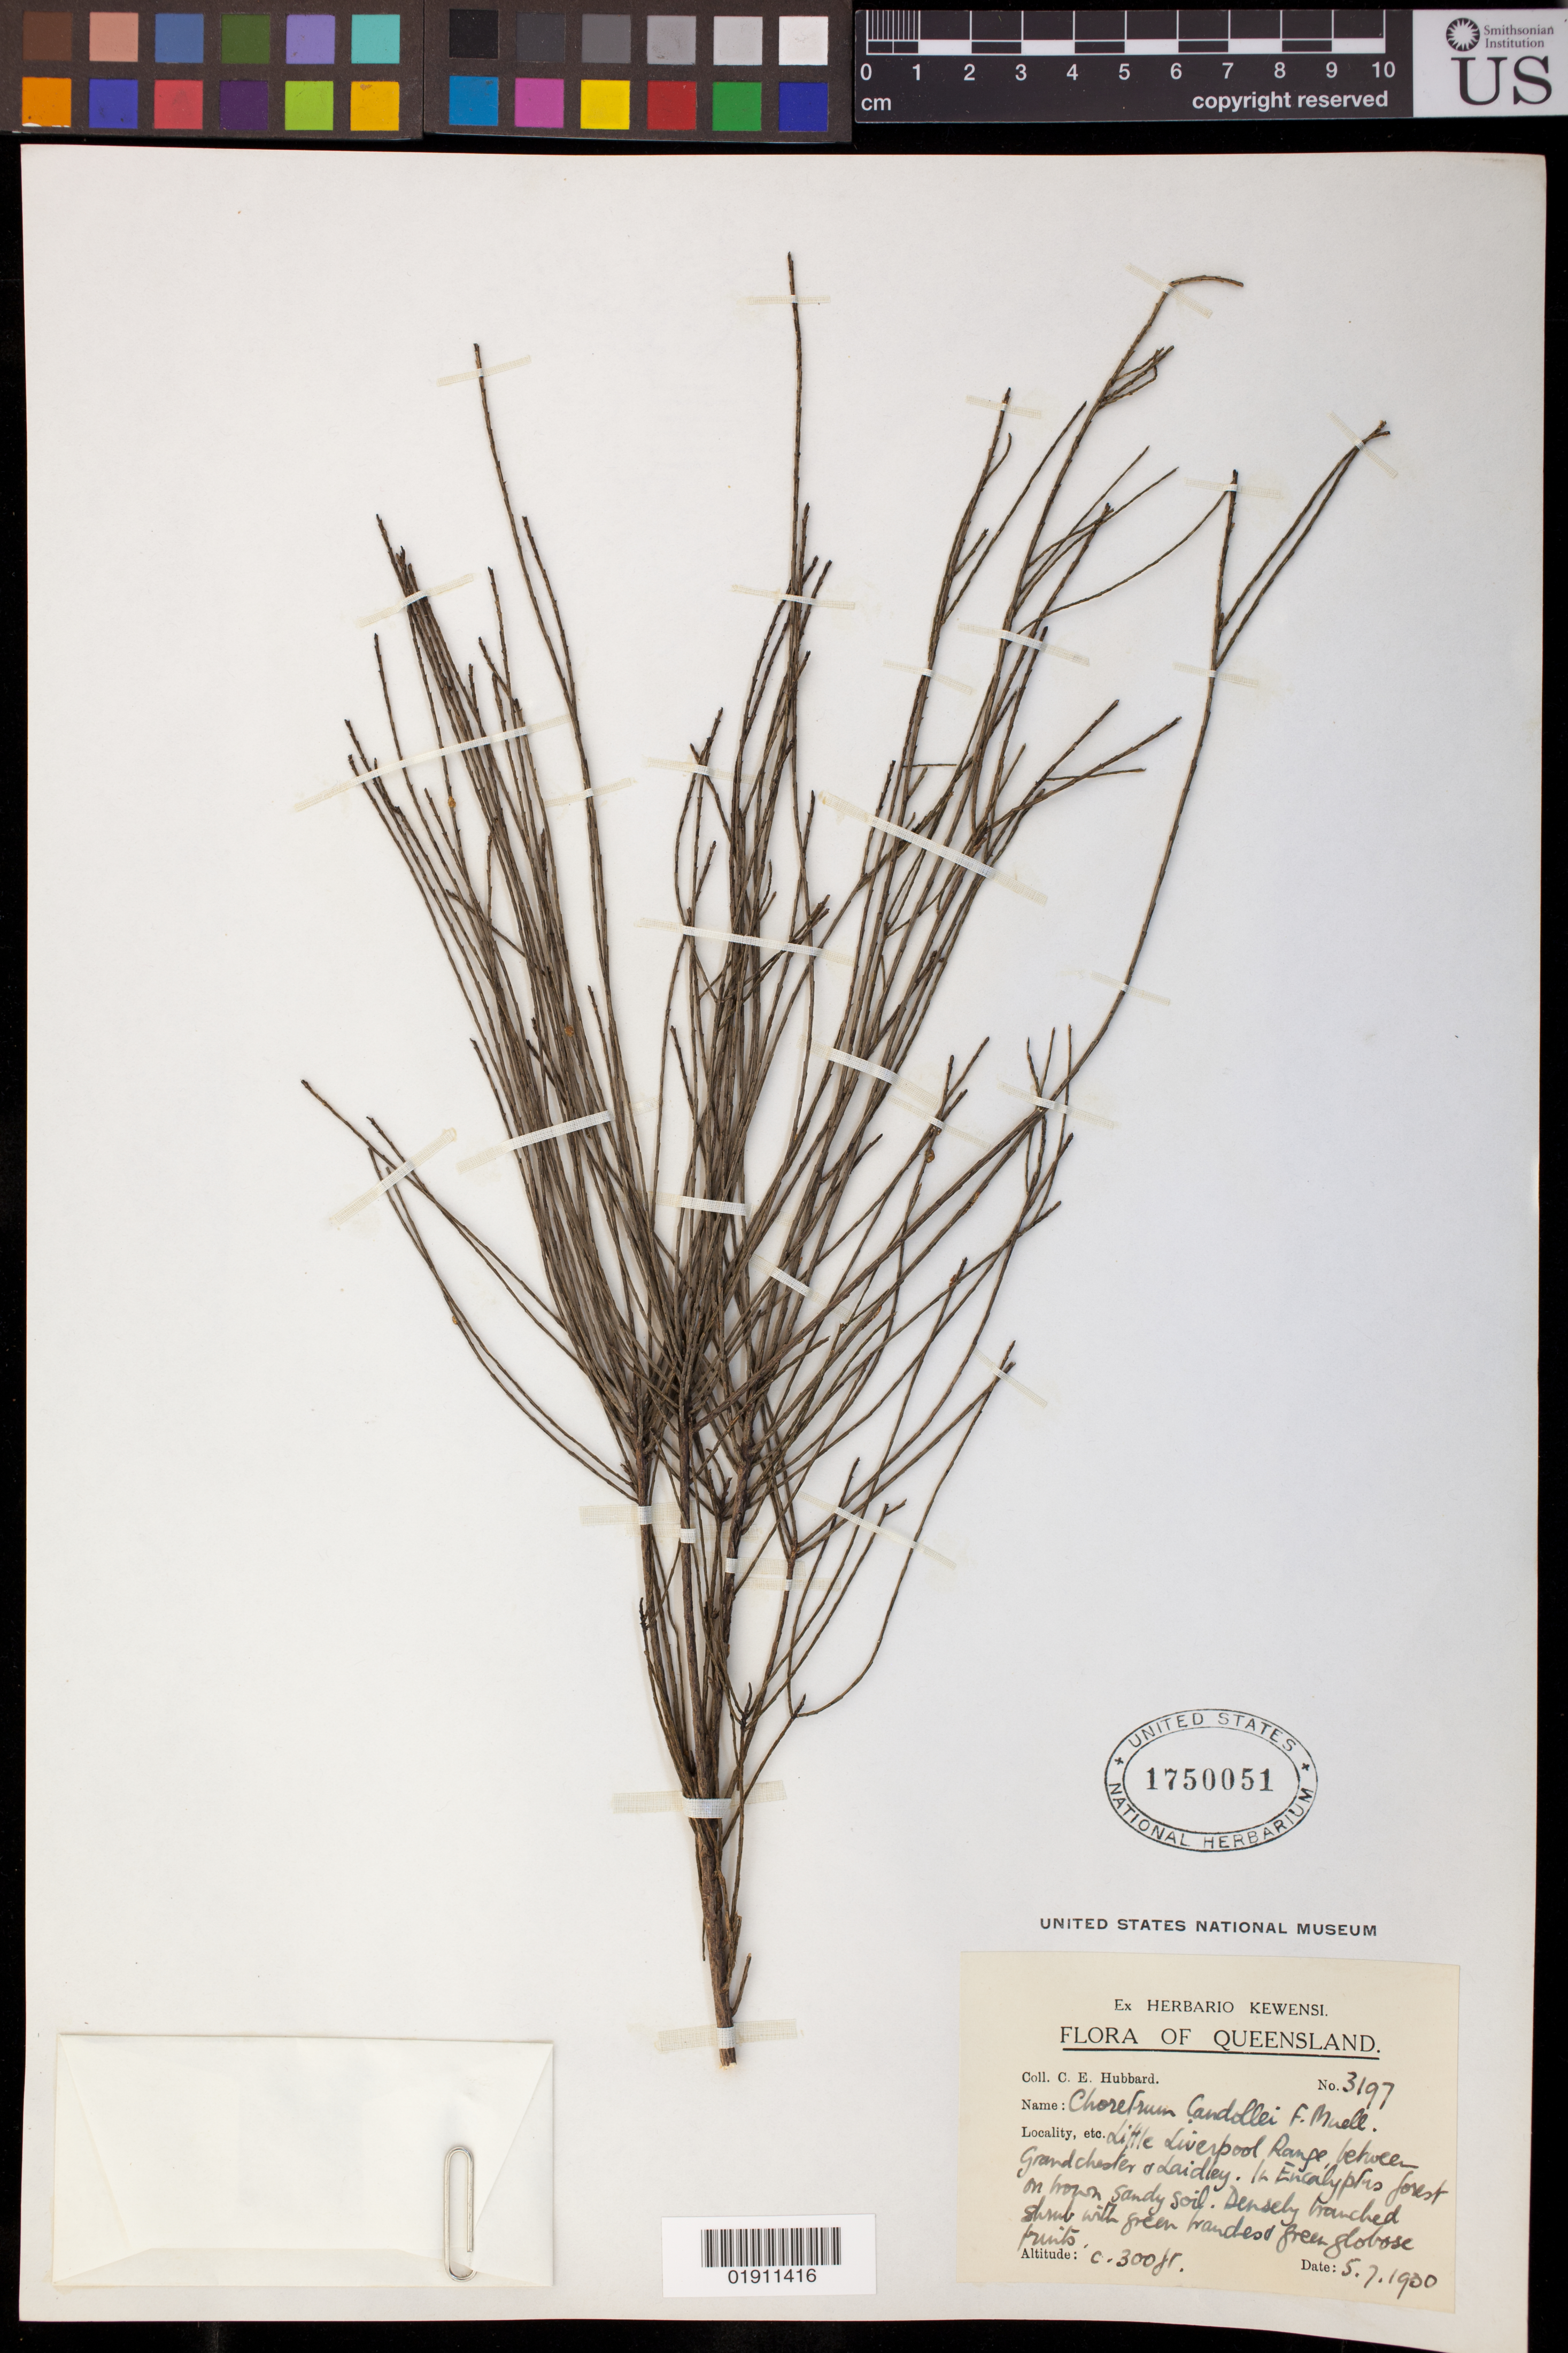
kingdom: Plantae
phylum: Tracheophyta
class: Magnoliopsida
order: Santalales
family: Amphorogynaceae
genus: Choretrum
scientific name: Choretrum candollei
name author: F. Muell. ex Benth.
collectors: C. E. Hubbard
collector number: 3197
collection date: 1900-05-07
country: Australia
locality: Little Liverpool Mountain Range between Grandchester and Laidley. In eucalyptus forest on worn sandy soil.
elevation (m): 91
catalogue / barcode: US 1750051